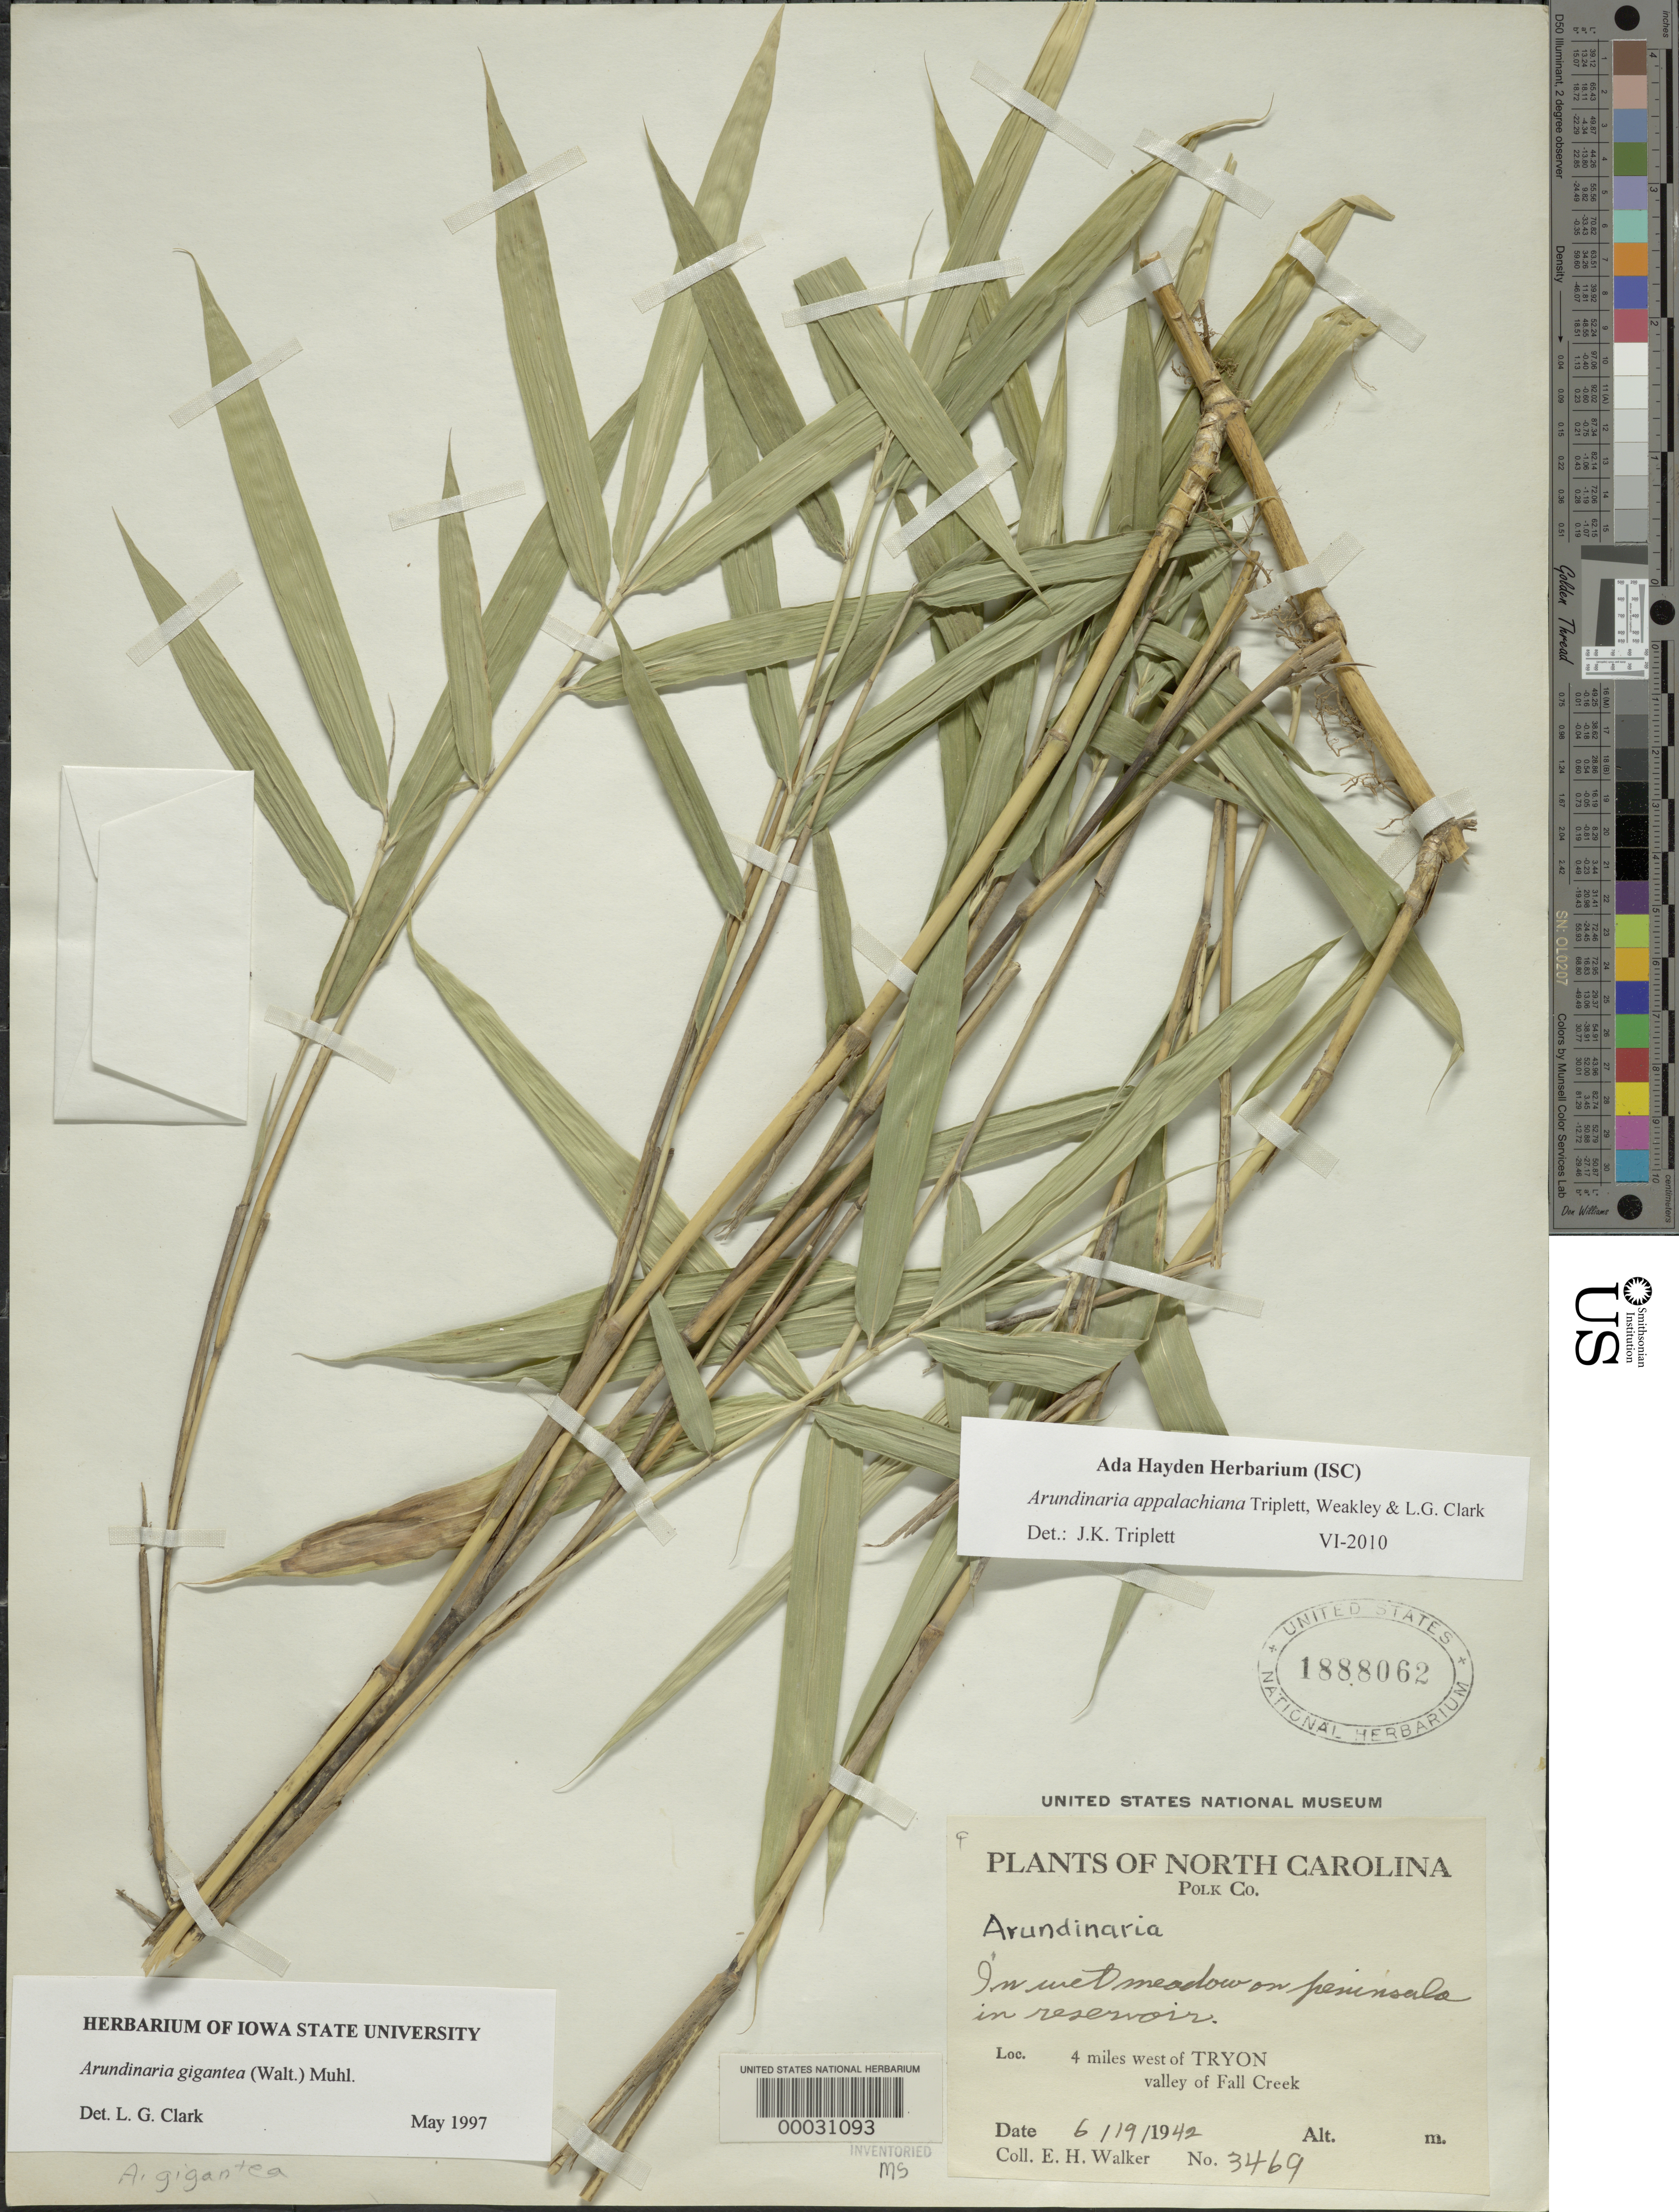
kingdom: Plantae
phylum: Tracheophyta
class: Liliopsida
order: Poales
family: Poaceae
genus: Arundinaria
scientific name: Arundinaria appalachiana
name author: Triplett et al.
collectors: E. H. Walker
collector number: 3469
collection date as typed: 19 Jun 1942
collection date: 1942-06-19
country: United States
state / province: North Carolina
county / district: Polk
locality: Tryon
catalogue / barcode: US 1888062